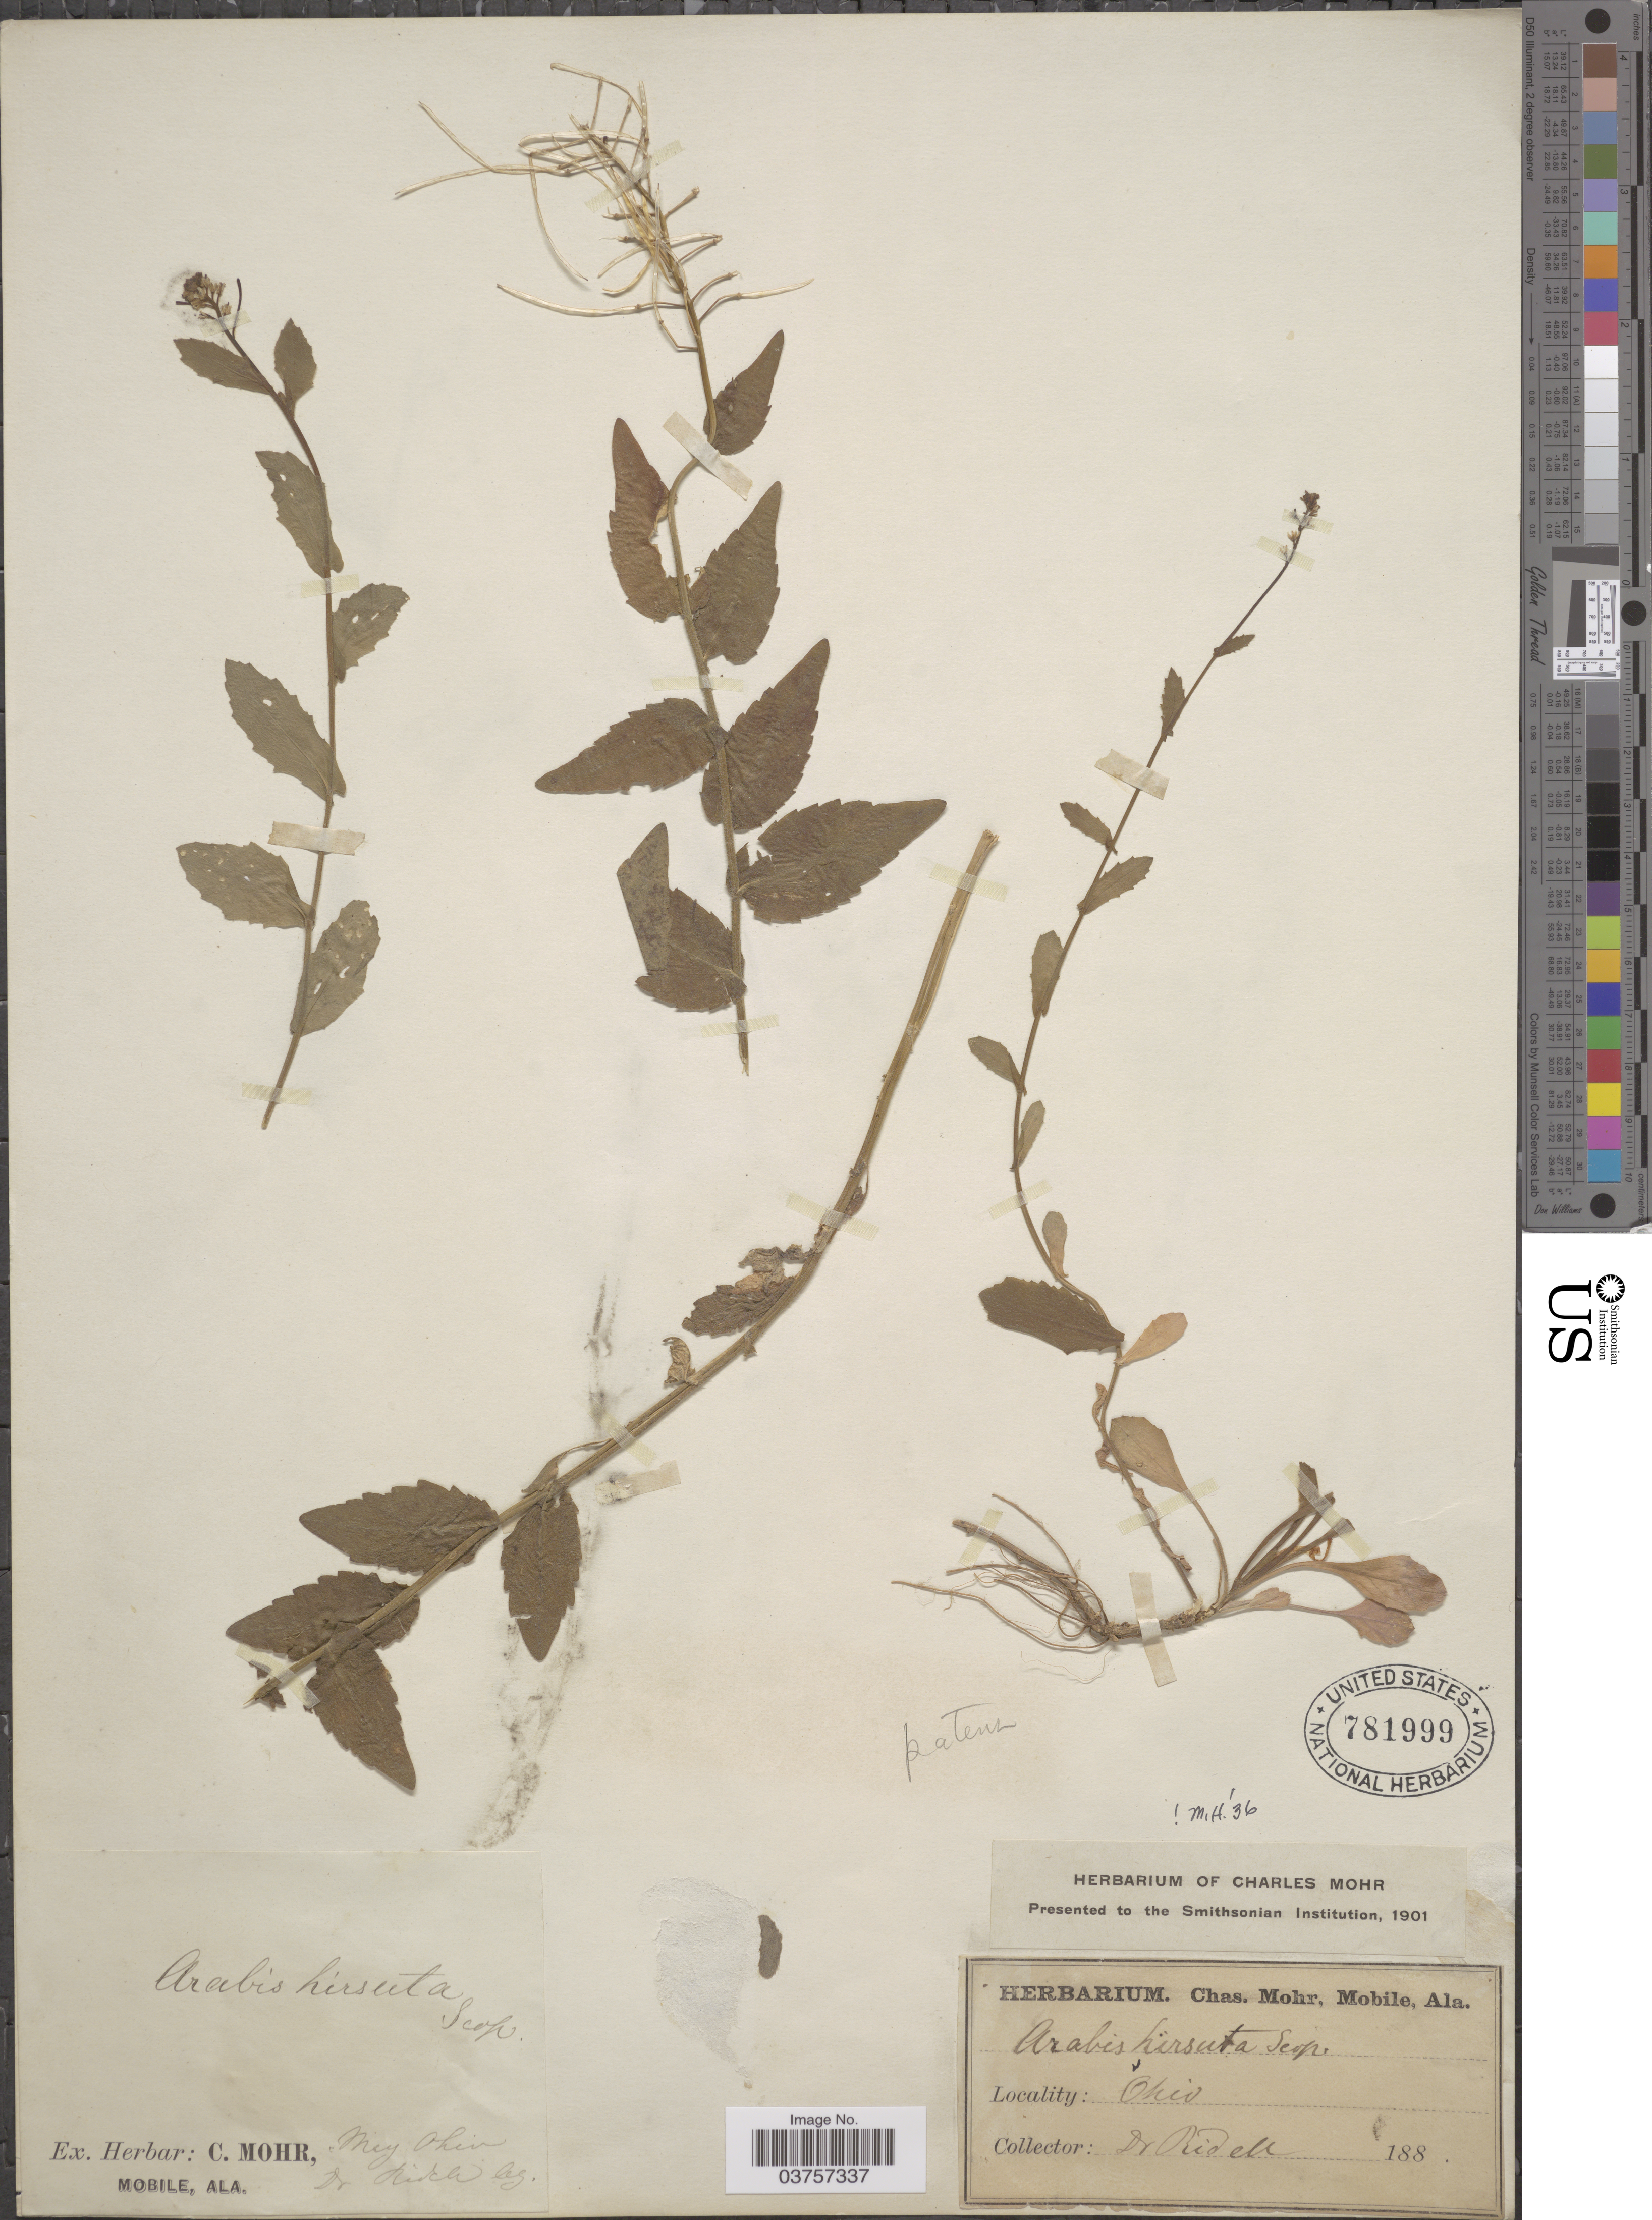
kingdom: Plantae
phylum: Tracheophyta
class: Magnoliopsida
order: Brassicales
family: Brassicaceae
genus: Arabis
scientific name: Arabis hirsuta var. pycnocarpa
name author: M. Hopkins & Rollins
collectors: -. Ridell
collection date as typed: May188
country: United States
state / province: Ohio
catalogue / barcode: US 781999